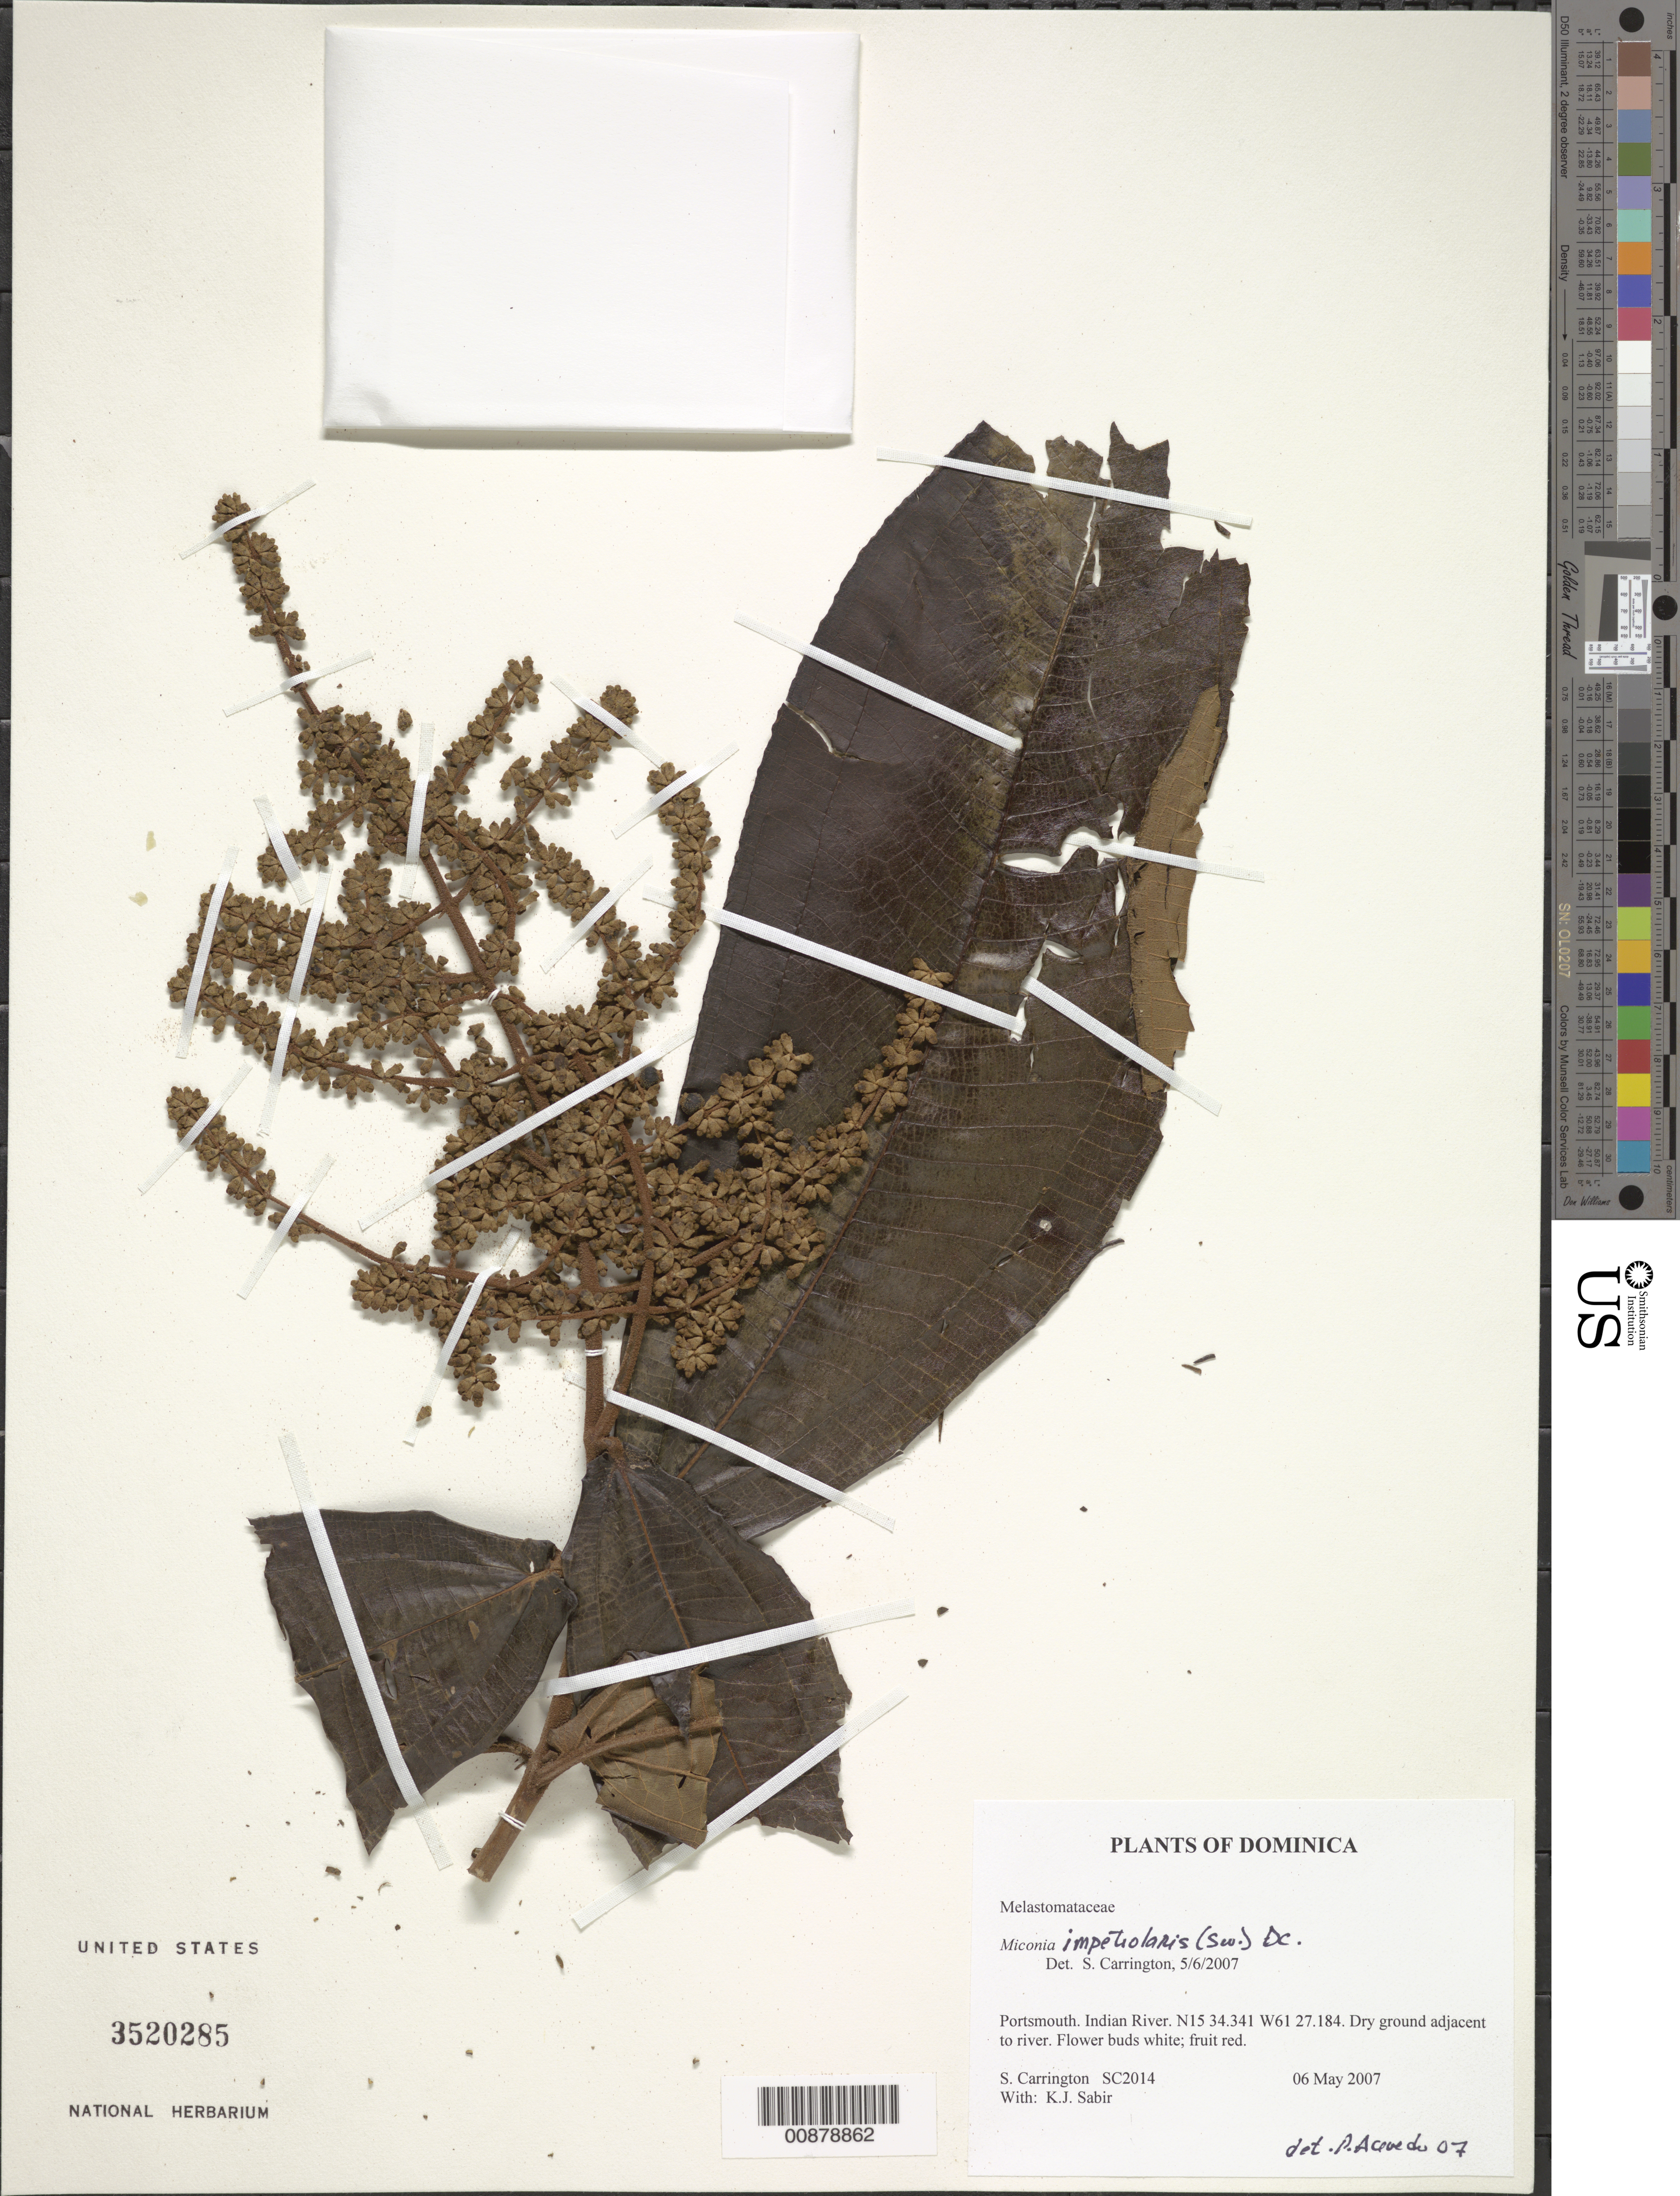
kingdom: Plantae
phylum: Tracheophyta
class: Magnoliopsida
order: Myrtales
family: Melastomataceae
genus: Miconia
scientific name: Miconia impetiolaris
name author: (Sw.) D. Don ex DC.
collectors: C. M. S. Carrington & K. Sabir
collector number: SC 2014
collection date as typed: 06 May 2007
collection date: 2007-05-06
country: Dominica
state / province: St. John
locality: Indian River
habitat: Dry ground adjacent to river.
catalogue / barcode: US 3520285